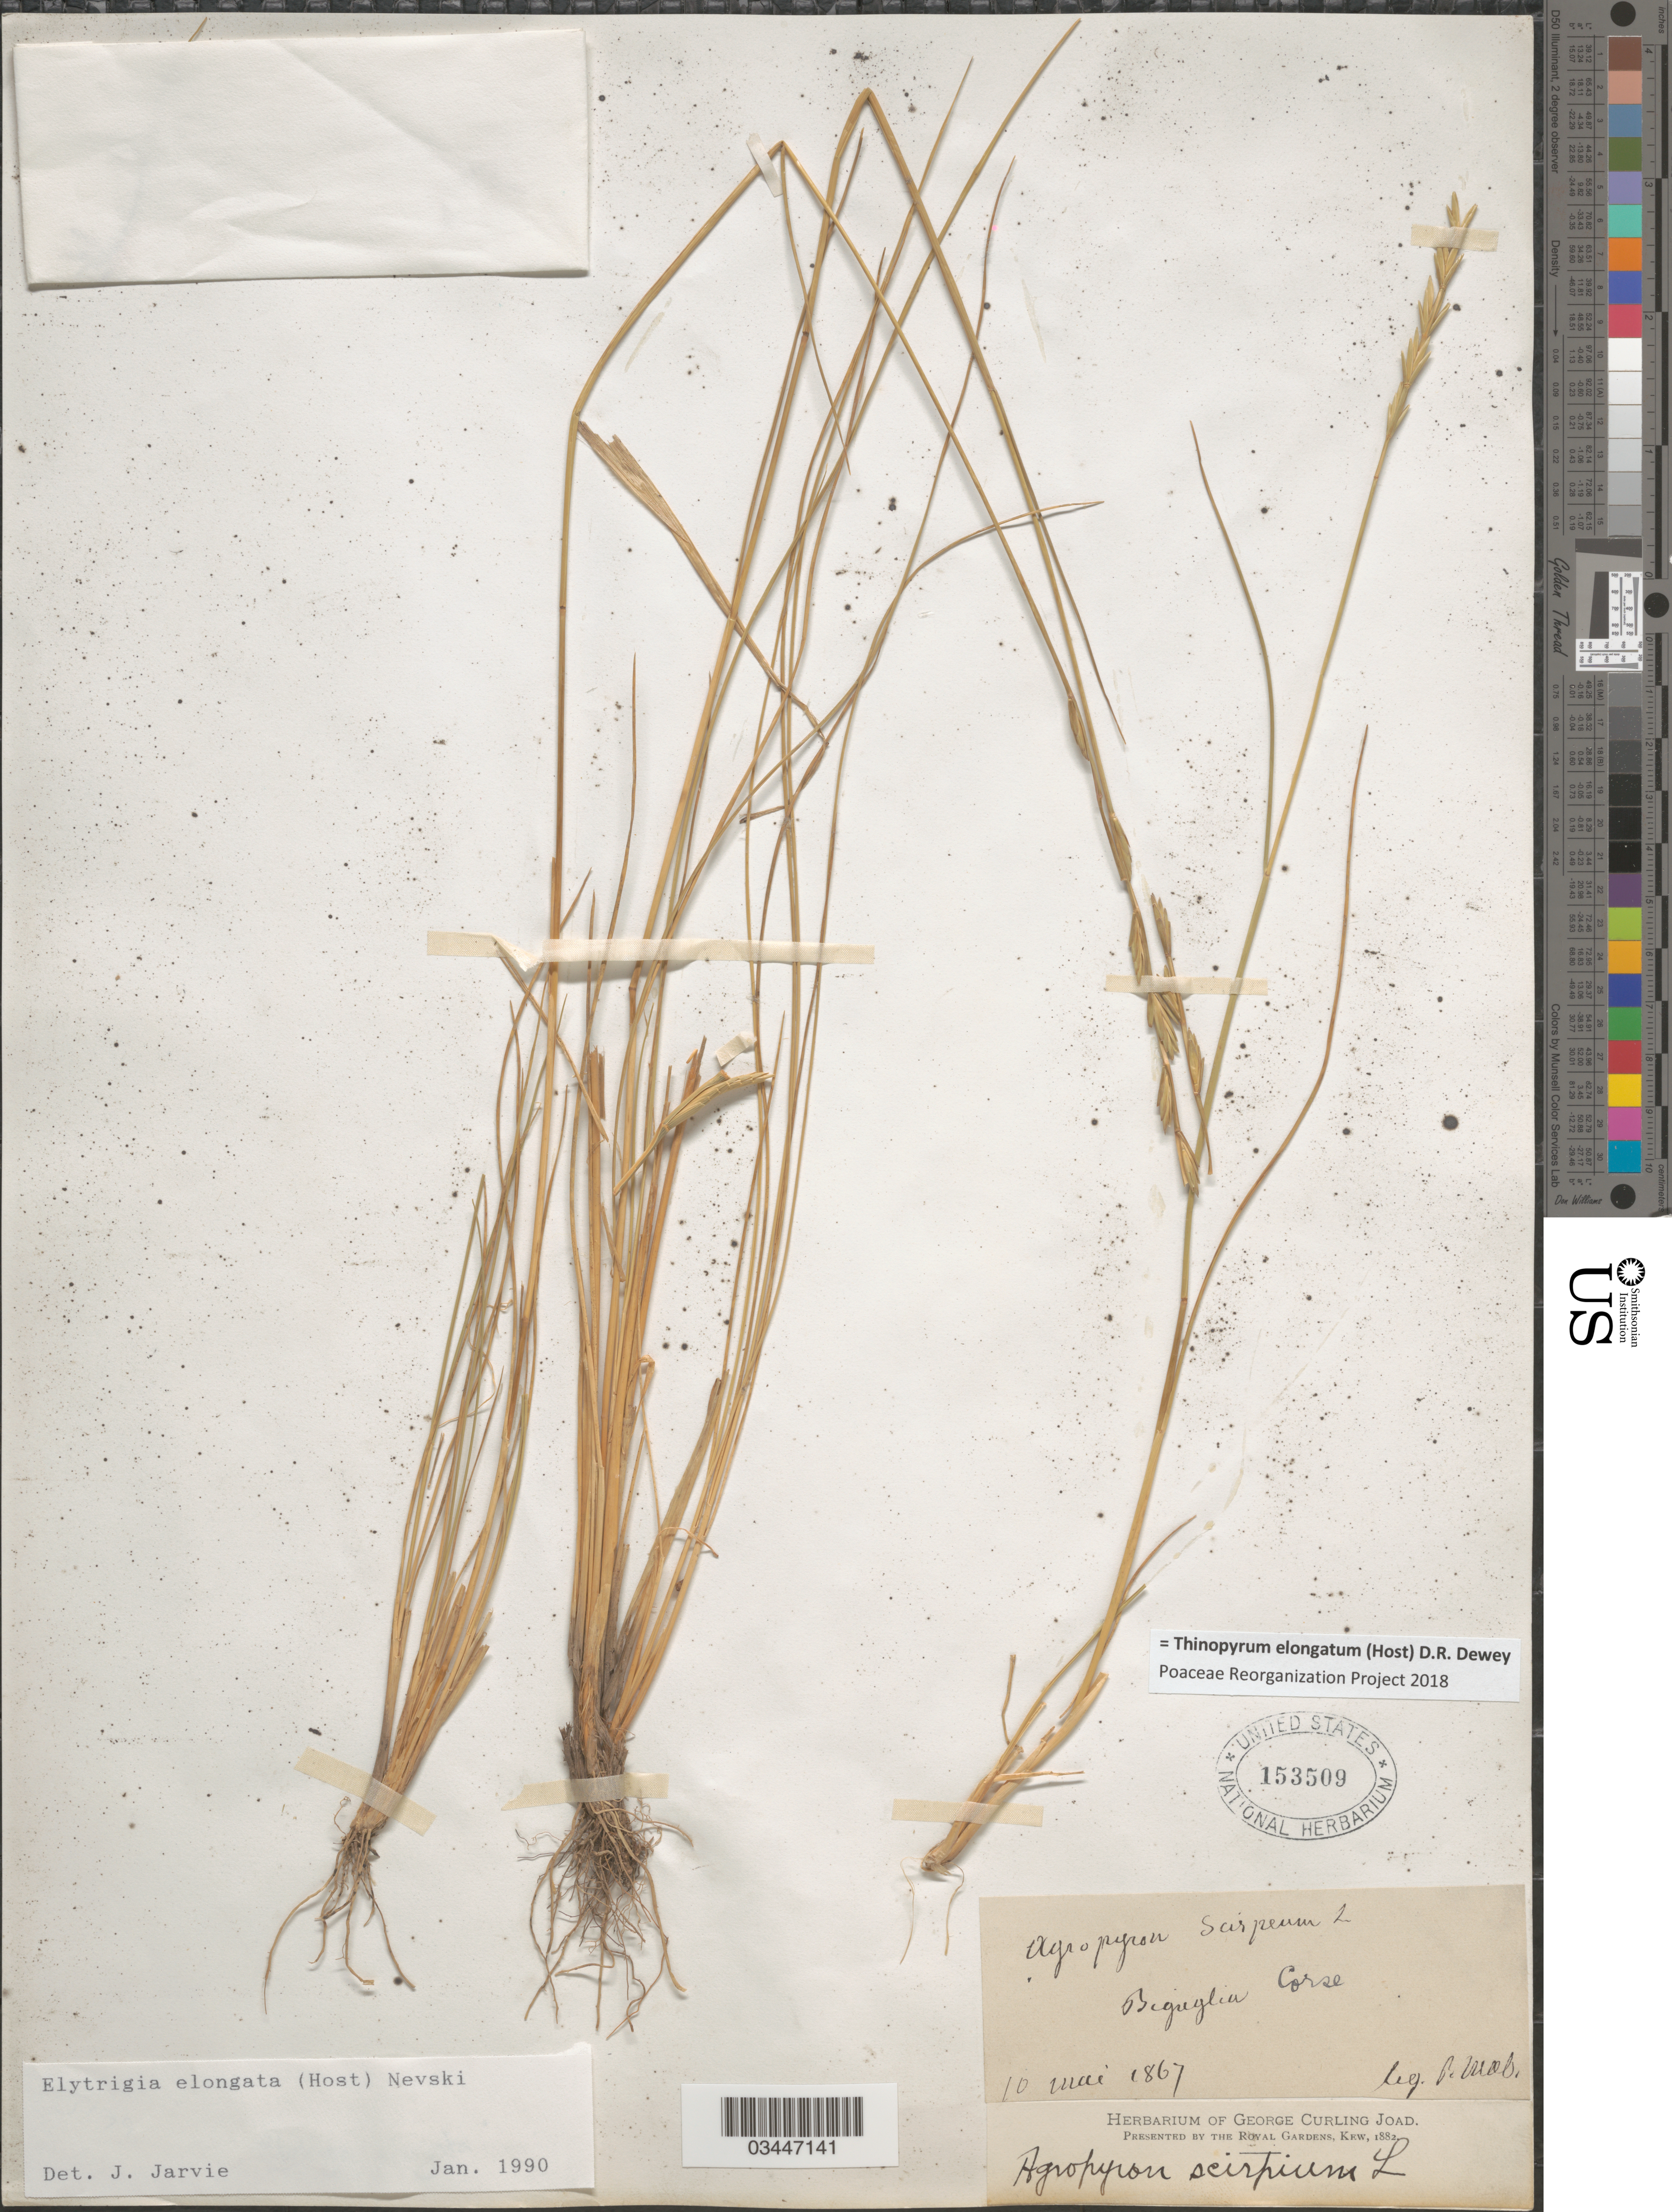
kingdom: Plantae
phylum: Tracheophyta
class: Liliopsida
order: Poales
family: Poaceae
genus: Thinopyrum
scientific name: Thinopyrum elongatum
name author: (Host) Barkworth & Dewey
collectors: P. Mol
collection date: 1867-05-10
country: France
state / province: Corsica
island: Corse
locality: Biguglia Corse.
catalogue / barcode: US 153509